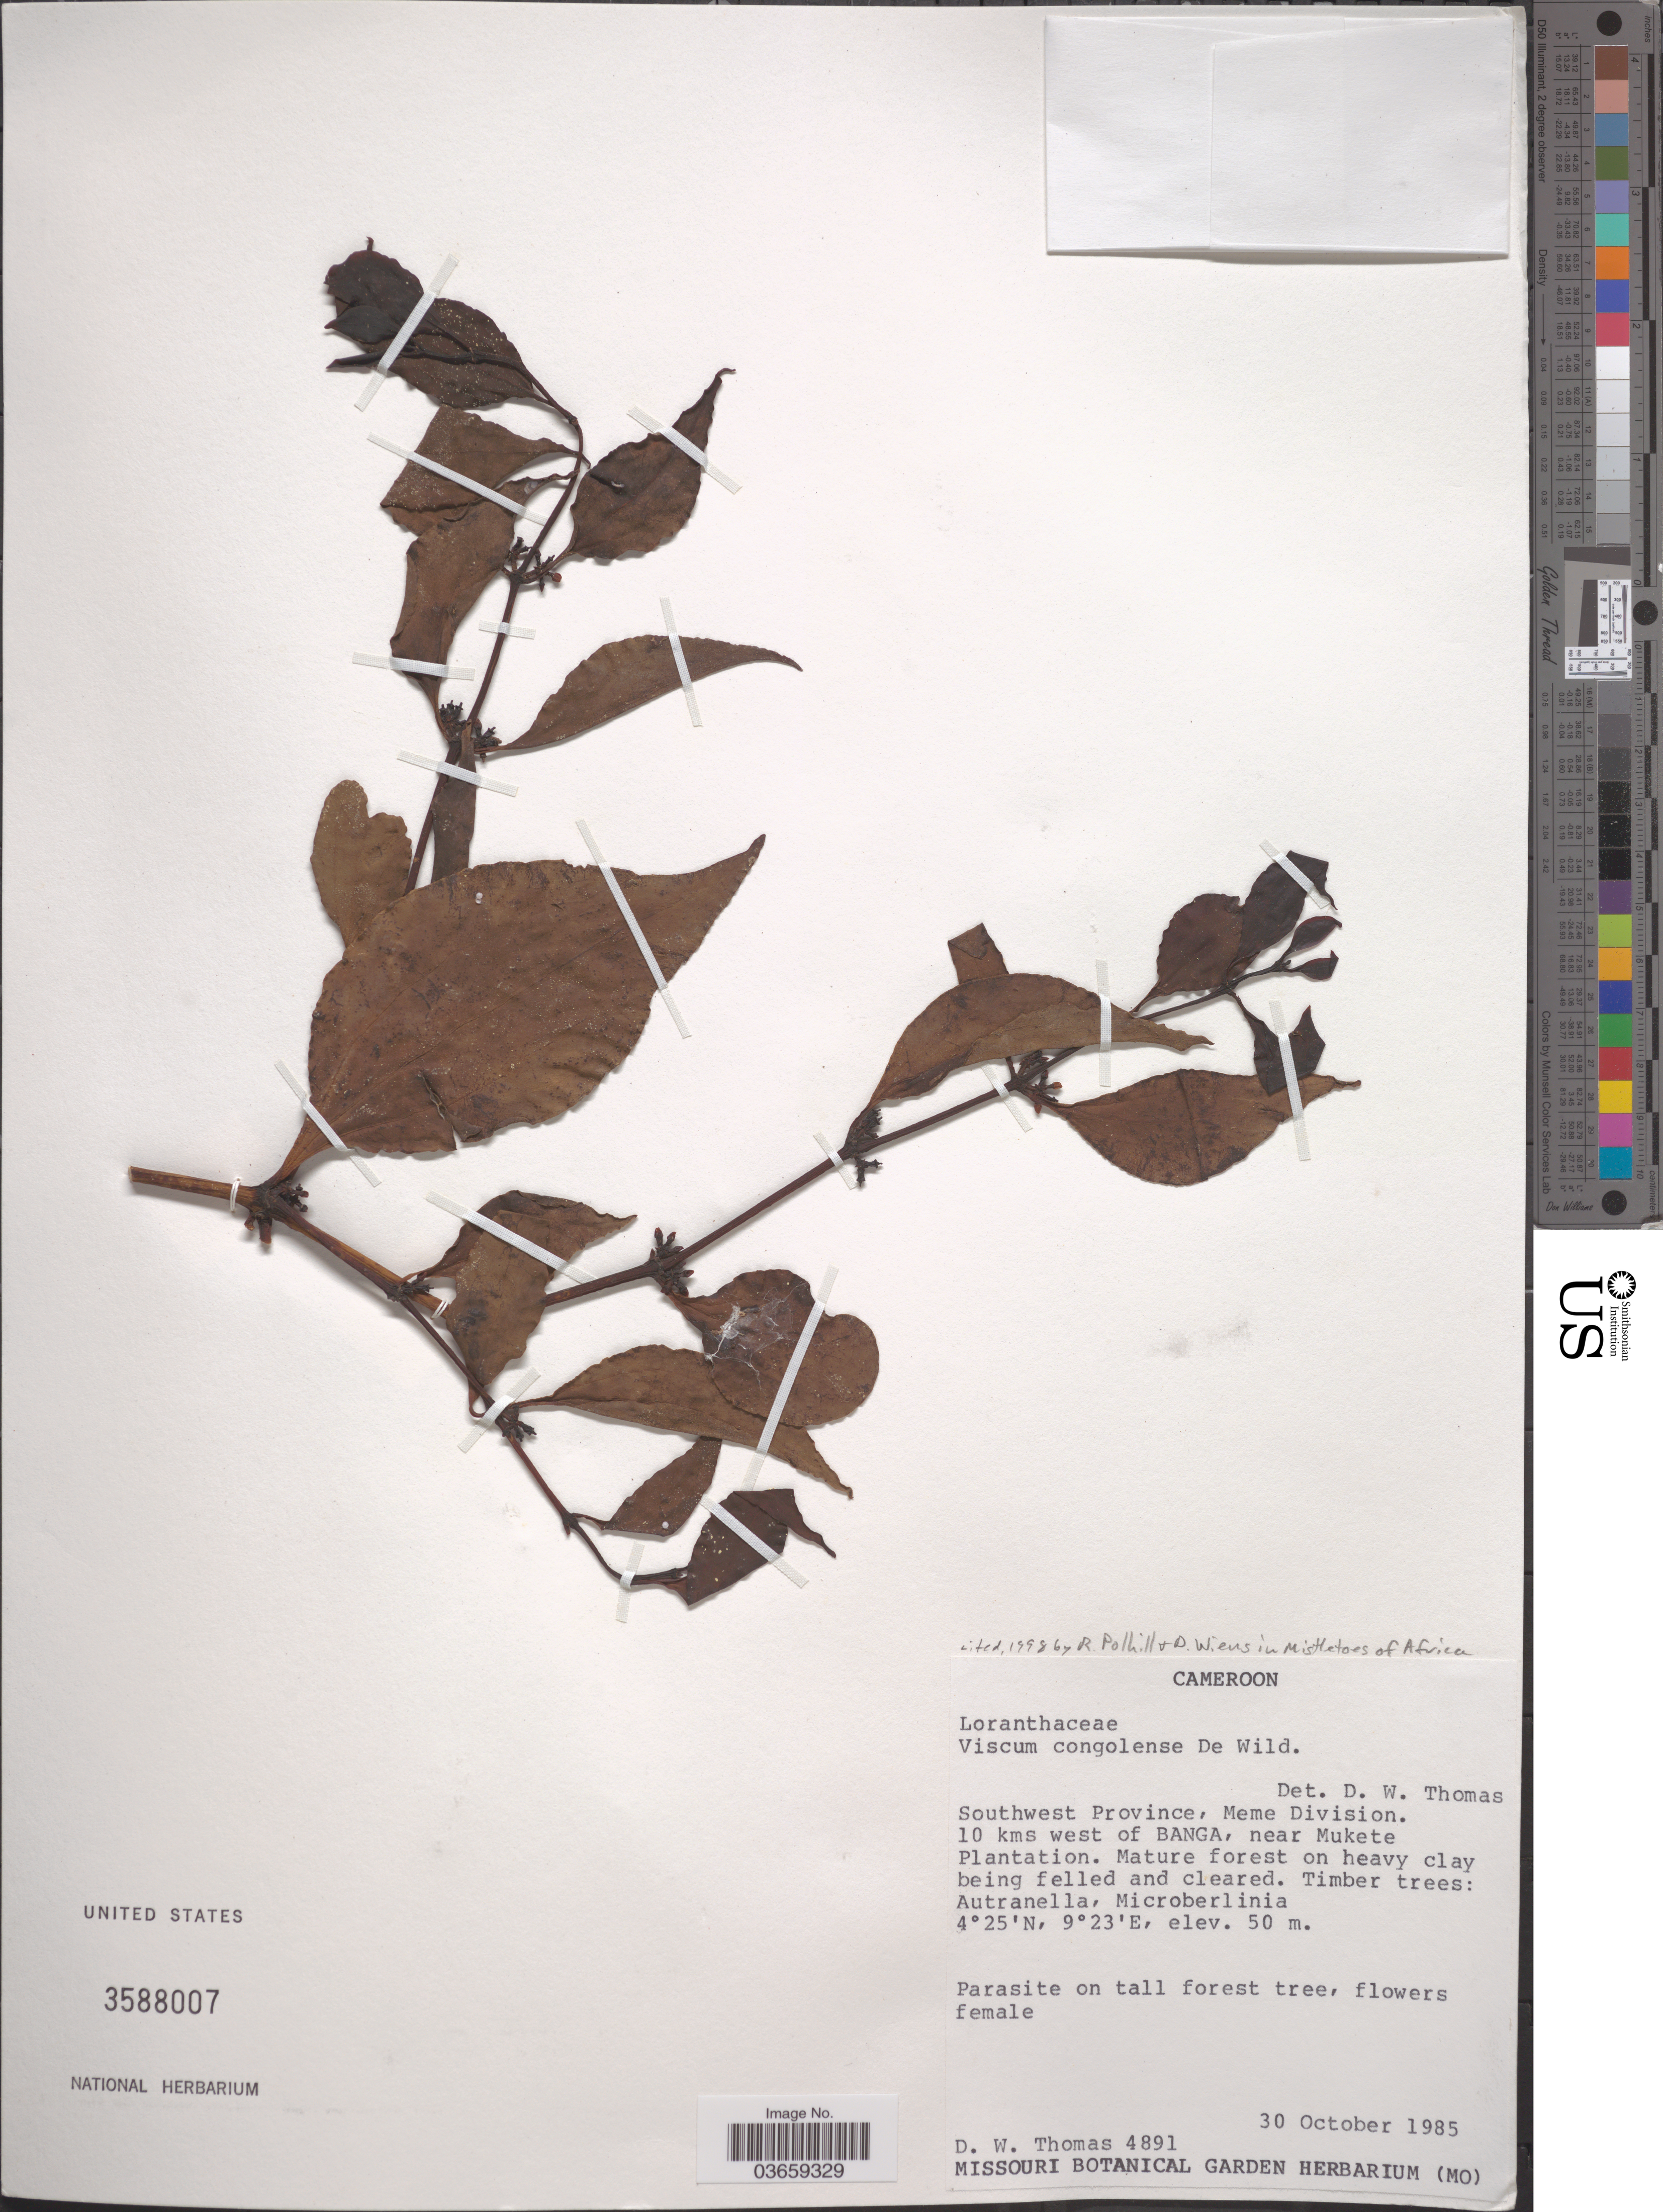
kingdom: Plantae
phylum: Tracheophyta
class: Magnoliopsida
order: Santalales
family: Viscaceae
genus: Viscum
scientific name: Viscum congolense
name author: De Wild.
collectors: D. W. Thomas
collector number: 4891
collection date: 1985-10-30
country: Cameroon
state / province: Sud-Ouest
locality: Southwest Province, Meme Division. 10 kms west of Banga, near Mukete Plantation.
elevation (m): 50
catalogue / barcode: US 3588007